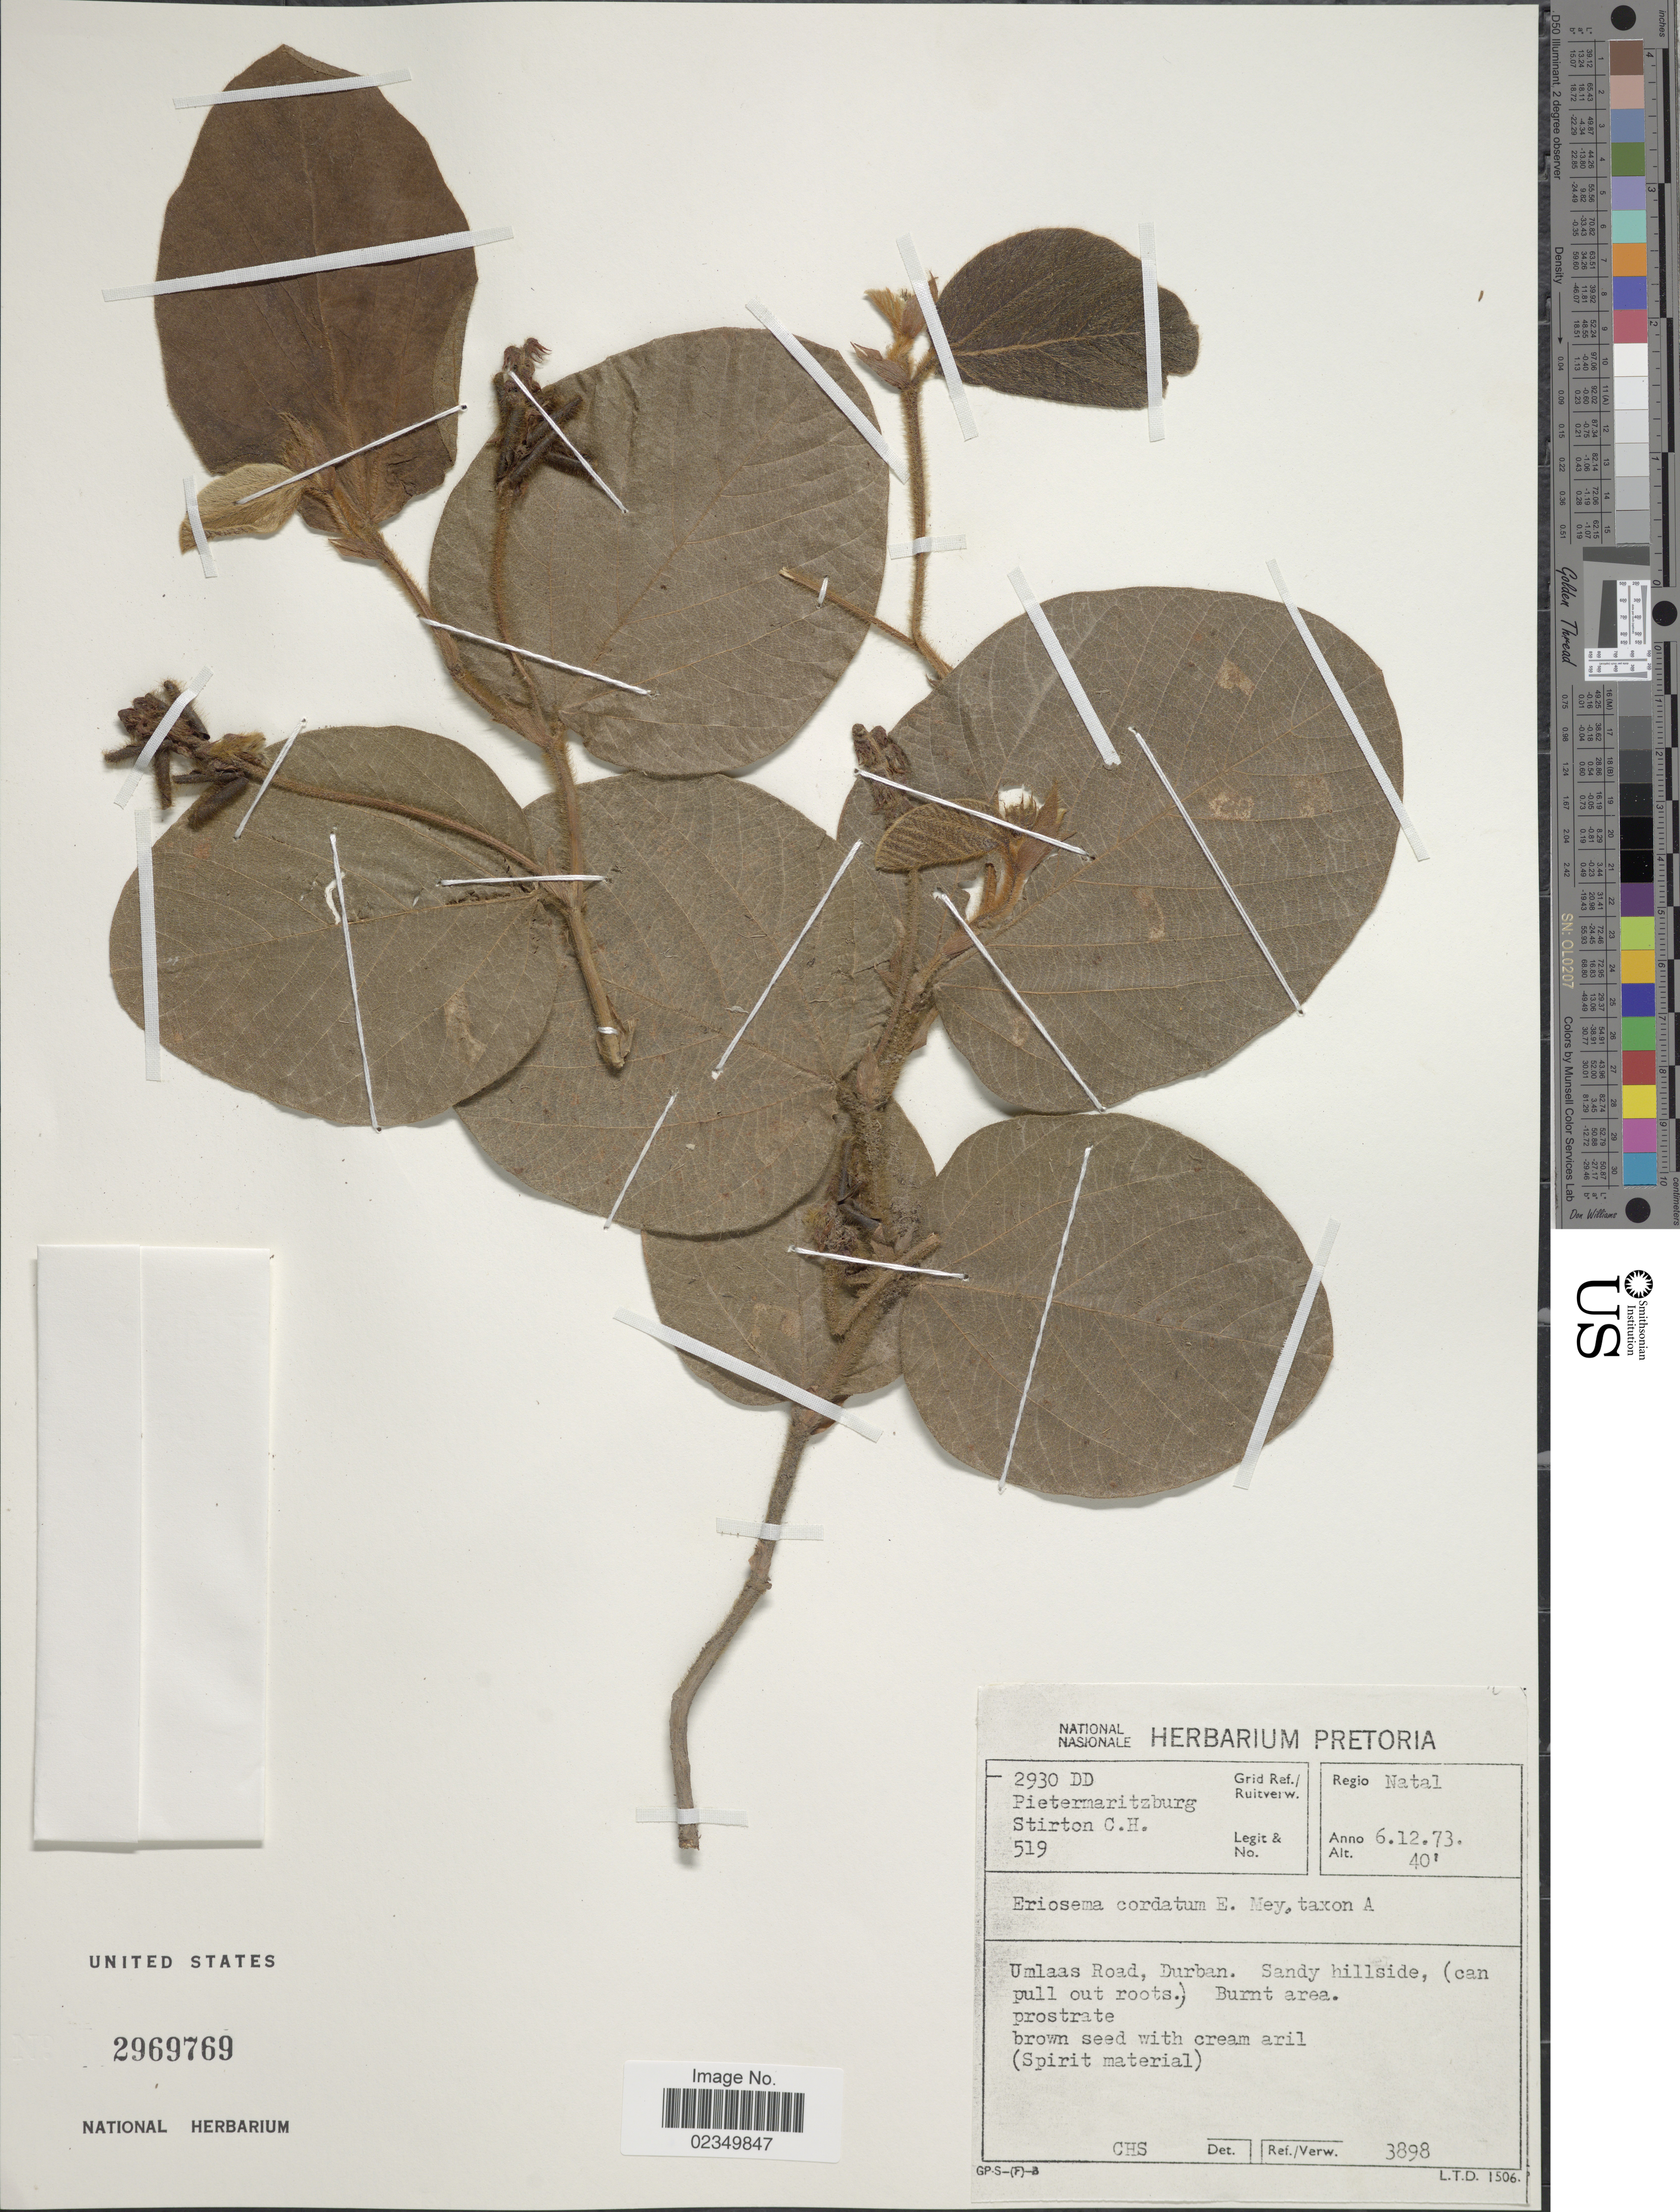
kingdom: Plantae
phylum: Tracheophyta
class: Magnoliopsida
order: Fabales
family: Fabaceae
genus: Eriosema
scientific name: Eriosema cordatum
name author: E. Mey.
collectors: C. H. Stirton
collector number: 519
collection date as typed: Transcribed d/m/y: 6/12/73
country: South Africa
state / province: KwaZulu-Natal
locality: Natal, Umlaas Road, Durban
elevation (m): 12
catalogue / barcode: US 2969769